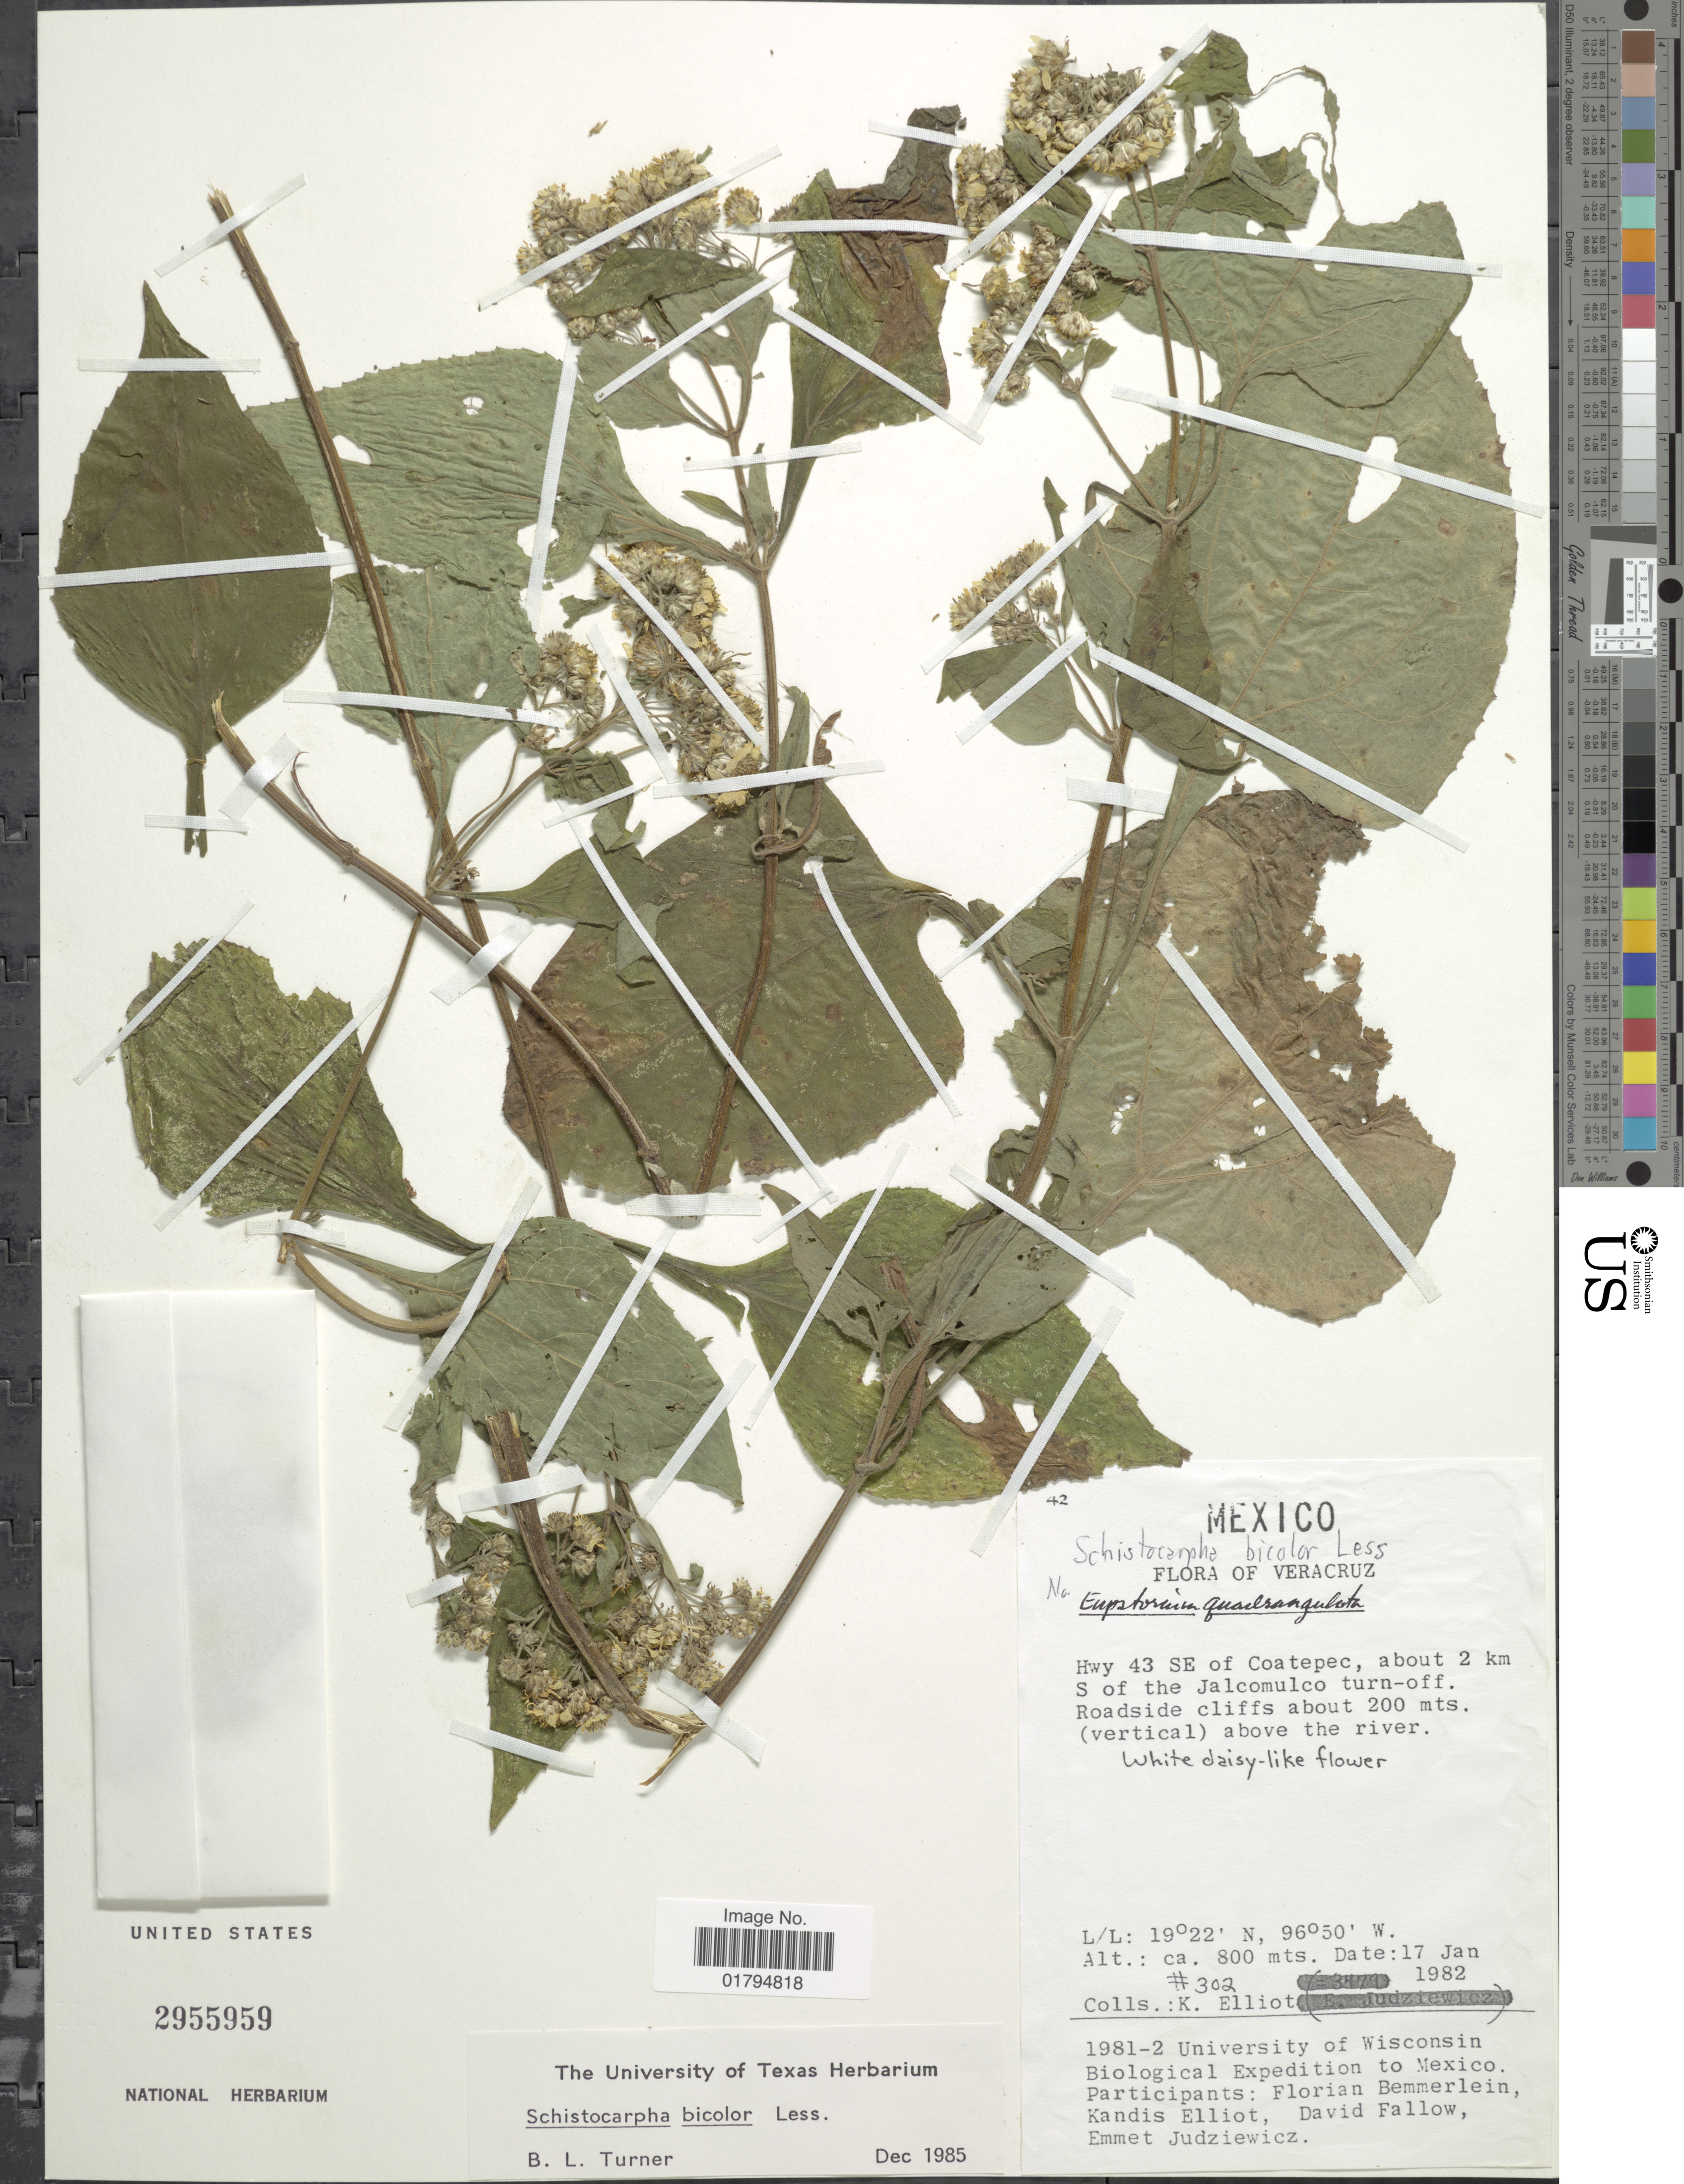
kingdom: Plantae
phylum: Tracheophyta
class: Magnoliopsida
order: Asterales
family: Asteraceae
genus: Schistocarpha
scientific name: Schistocarpha bicolor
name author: Less.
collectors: K. Elliot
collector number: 302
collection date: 1982-01-17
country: Mexico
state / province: Veracruz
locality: Hwy 43 SE of Coatepec, about 2 km S of the Jalcomulco turn-off about 200 mts (vertical) above the river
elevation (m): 800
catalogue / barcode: US 2955959